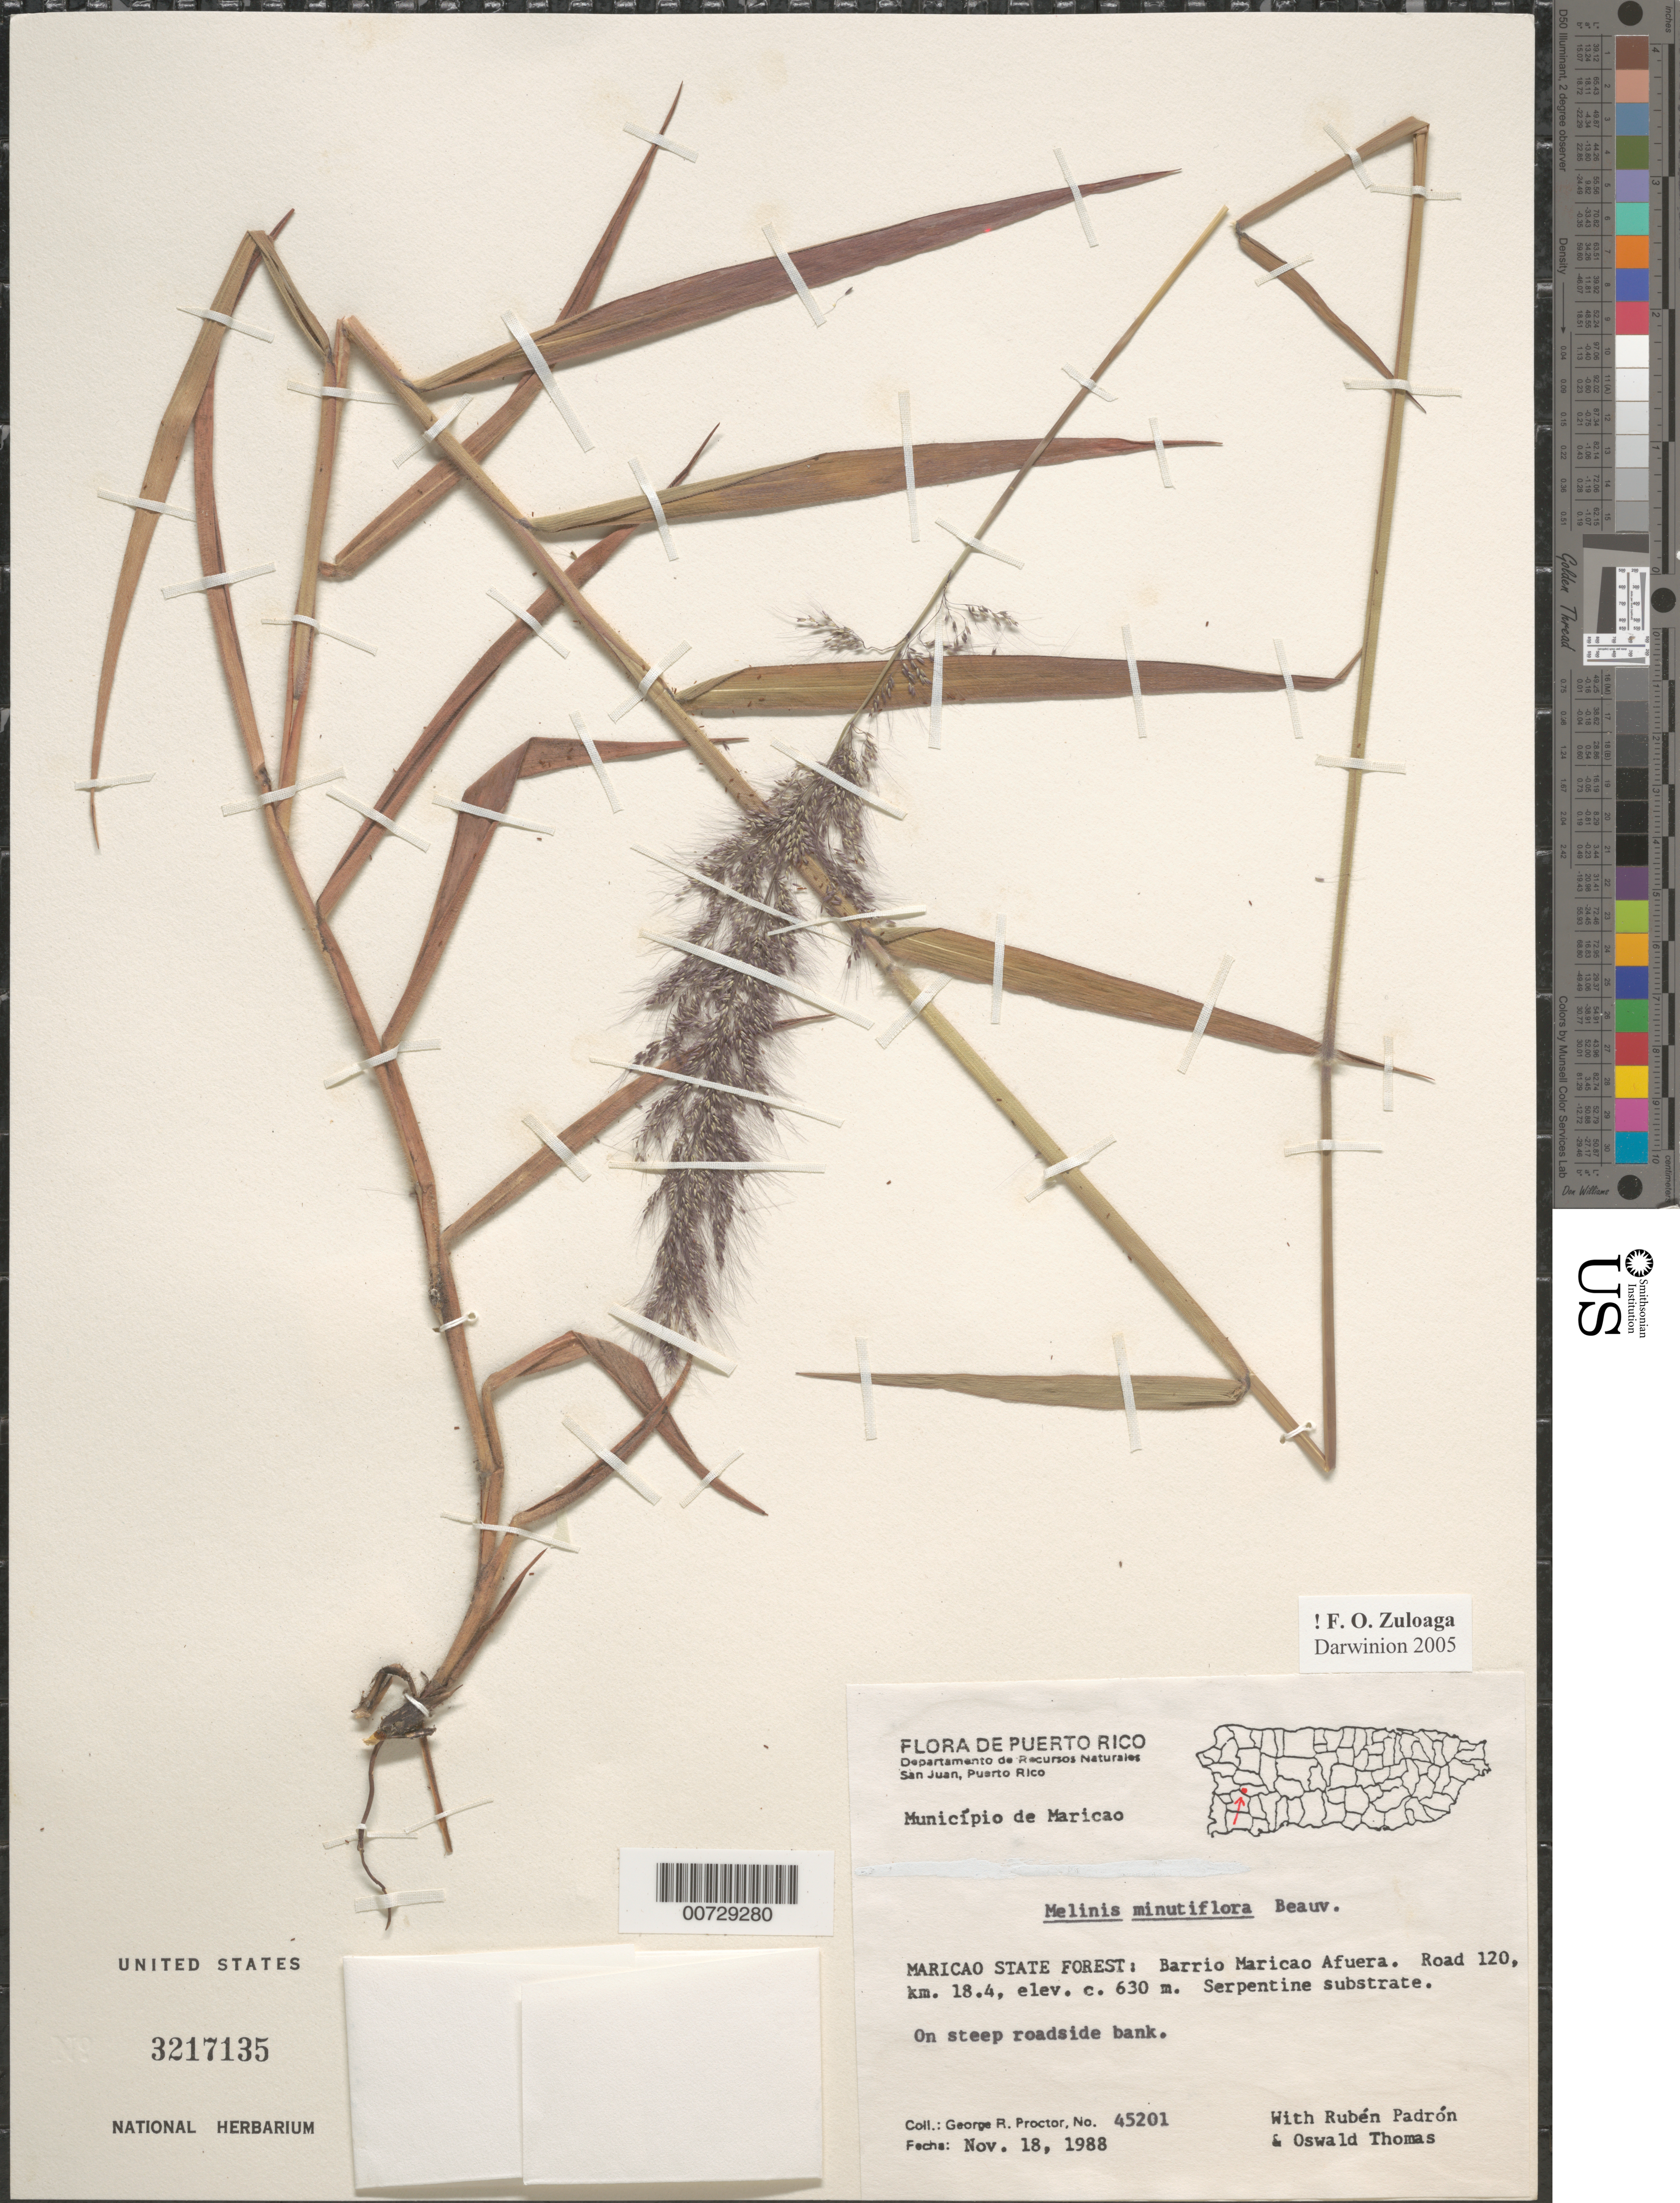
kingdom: Plantae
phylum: Tracheophyta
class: Liliopsida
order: Poales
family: Poaceae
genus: Melinis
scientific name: Melinis minutiflora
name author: P. Beauv.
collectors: G. R. Proctor, R. Padrón & O. Thomas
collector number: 45201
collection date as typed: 18 Nov 1988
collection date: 1988-11-18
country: Puerto Rico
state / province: Maricao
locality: Maricao State Forest: Barrio Maricao Afuera. Road 120 km 18.4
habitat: Serpentine substrate; on steep roadside bank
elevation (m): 630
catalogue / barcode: US 3217135